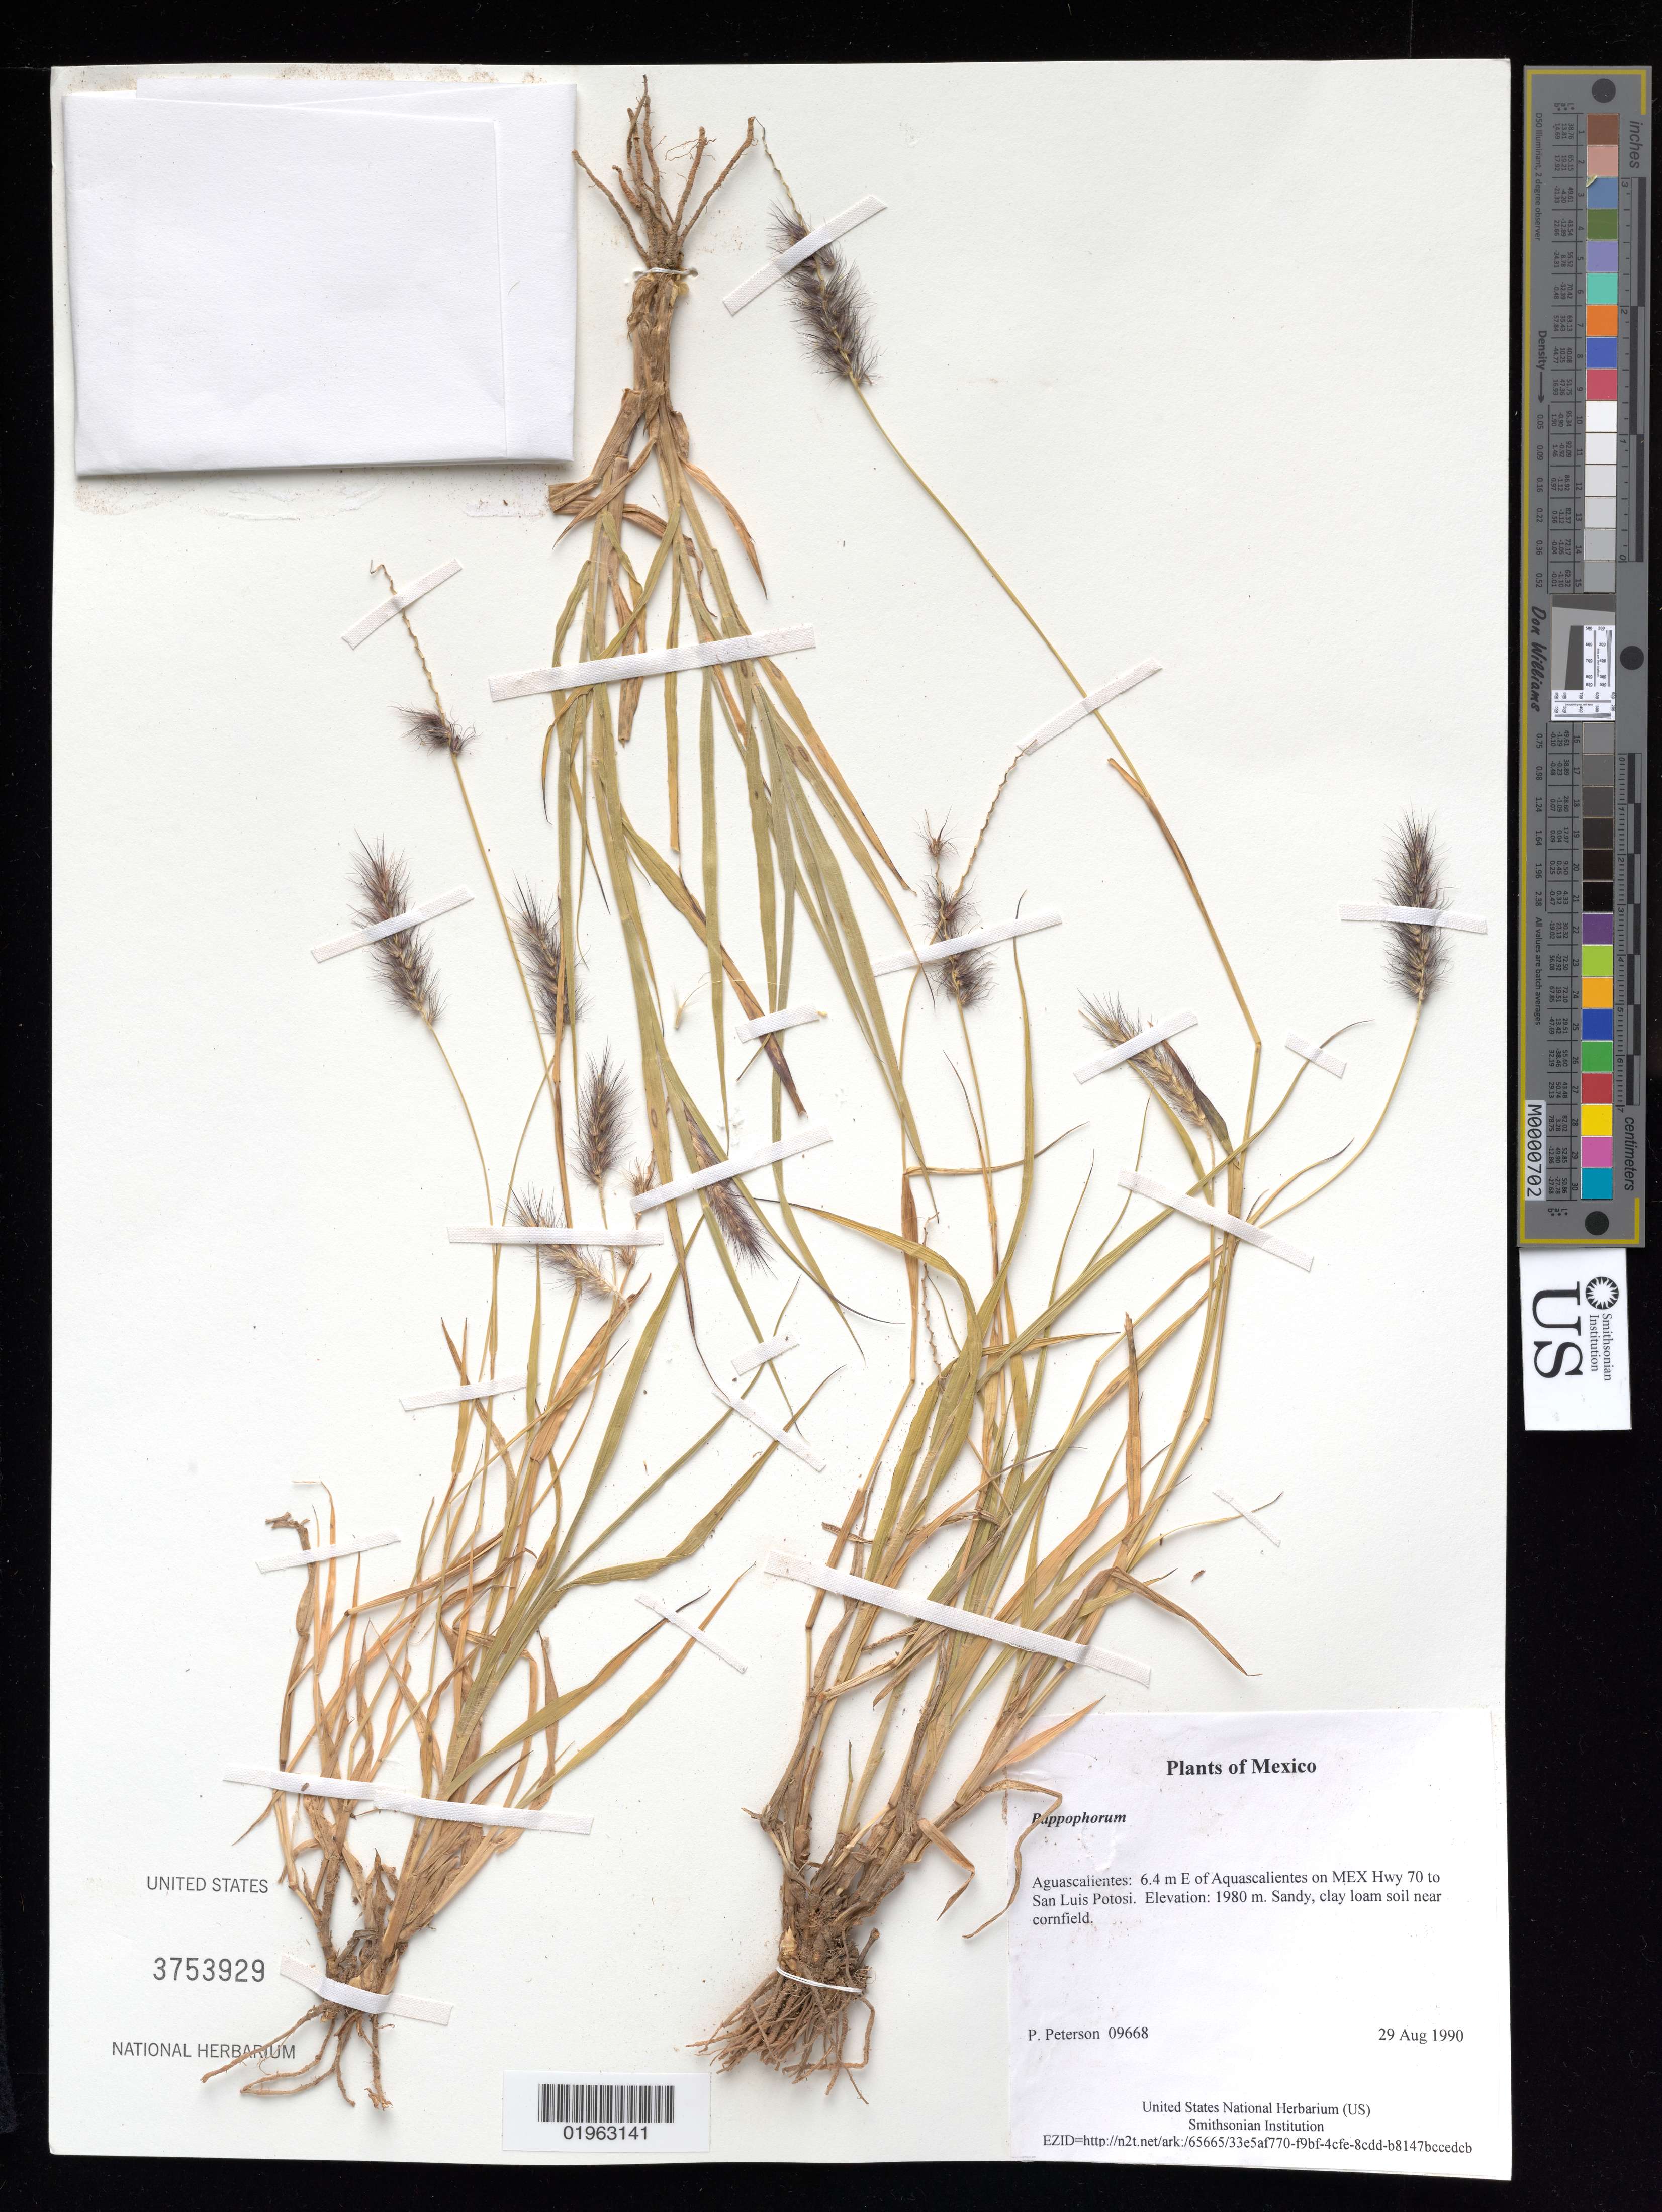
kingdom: Plantae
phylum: Tracheophyta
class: Liliopsida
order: Poales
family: Poaceae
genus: Pappophorum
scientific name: Pappophorum sp.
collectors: P. M. Peterson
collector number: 09668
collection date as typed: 29 Aug 1990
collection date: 1990-08-29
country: Mexico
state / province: Aguascalientes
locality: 6.4 m E of Aquascalientes on MEX Hwy 70 to San Luis Potosi.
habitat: Sandy, clay loam soil near cornfield.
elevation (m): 1980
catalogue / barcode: US 3753929